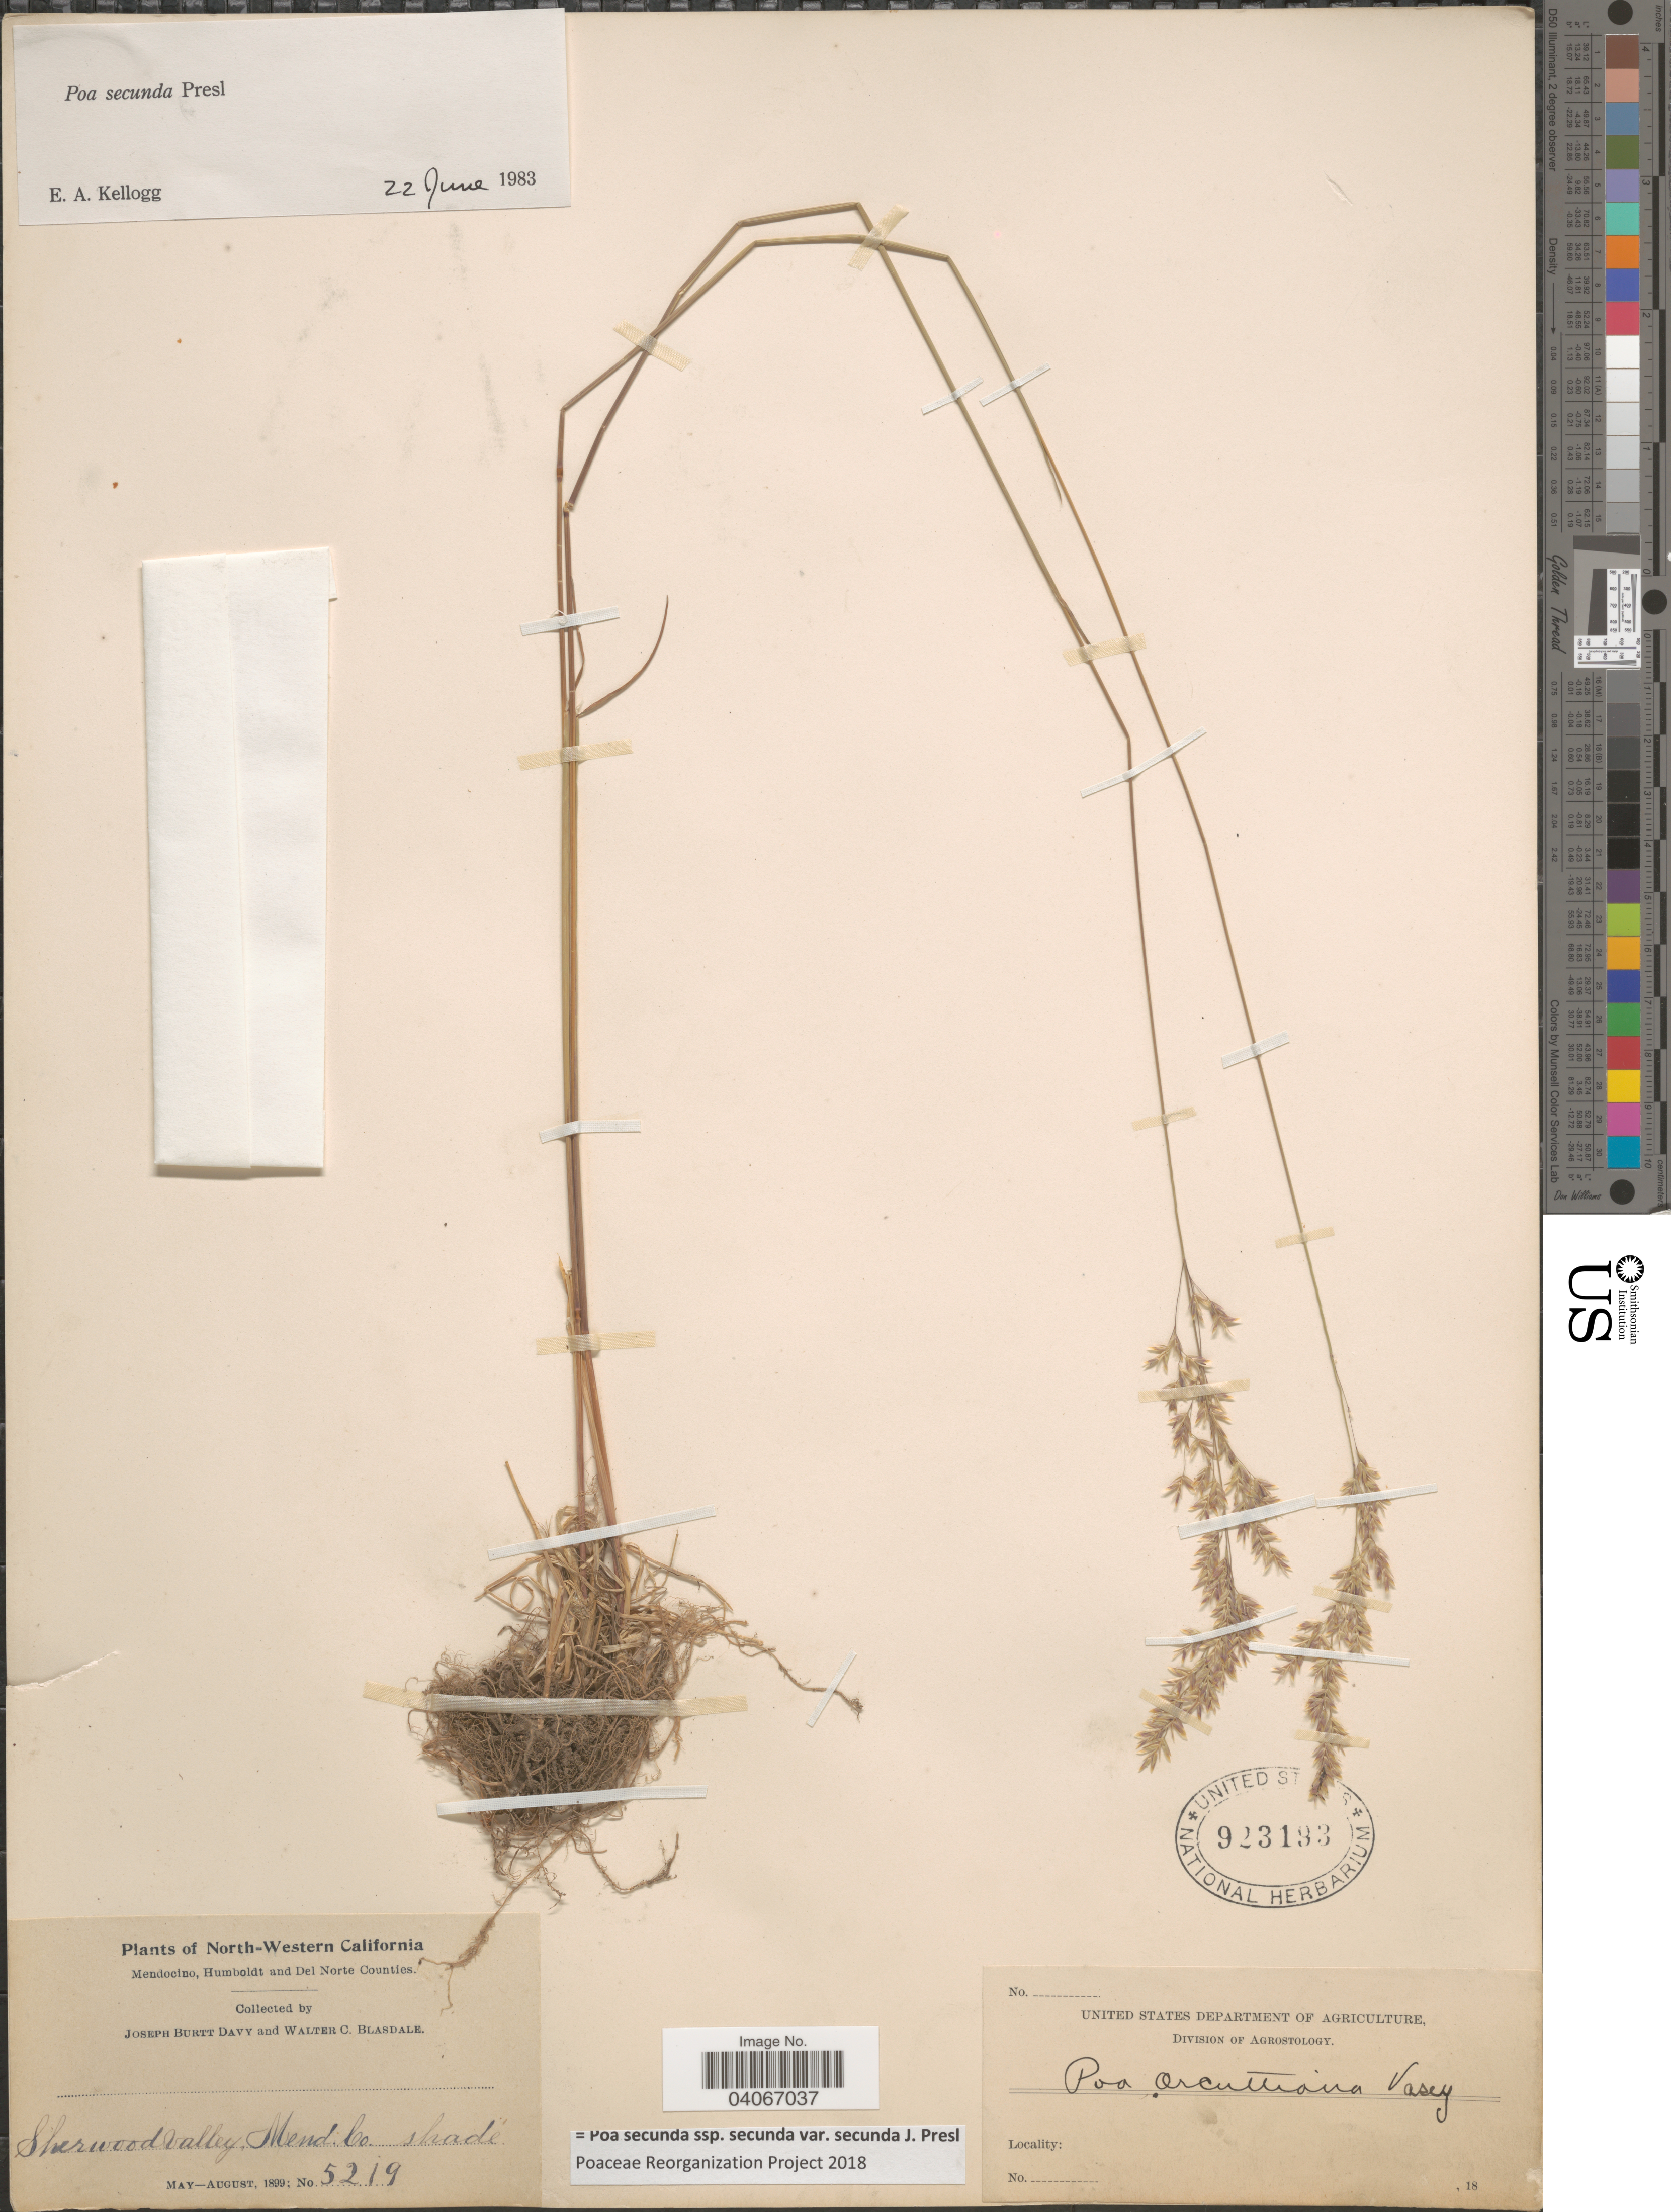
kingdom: Plantae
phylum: Tracheophyta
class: Liliopsida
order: Poales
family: Poaceae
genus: Poa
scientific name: Poa secunda subsp. secunda var. secunda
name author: J. Presl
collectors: J. Burtt Davy & W. Blasdale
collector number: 5219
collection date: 1899-05/1899-08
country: United States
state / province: California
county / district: Mendocino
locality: North-Western California. Mendocino, Humboldt and Del Norte Counties. Sherwood Valley, Mend. Co. shade.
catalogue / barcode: US 923193